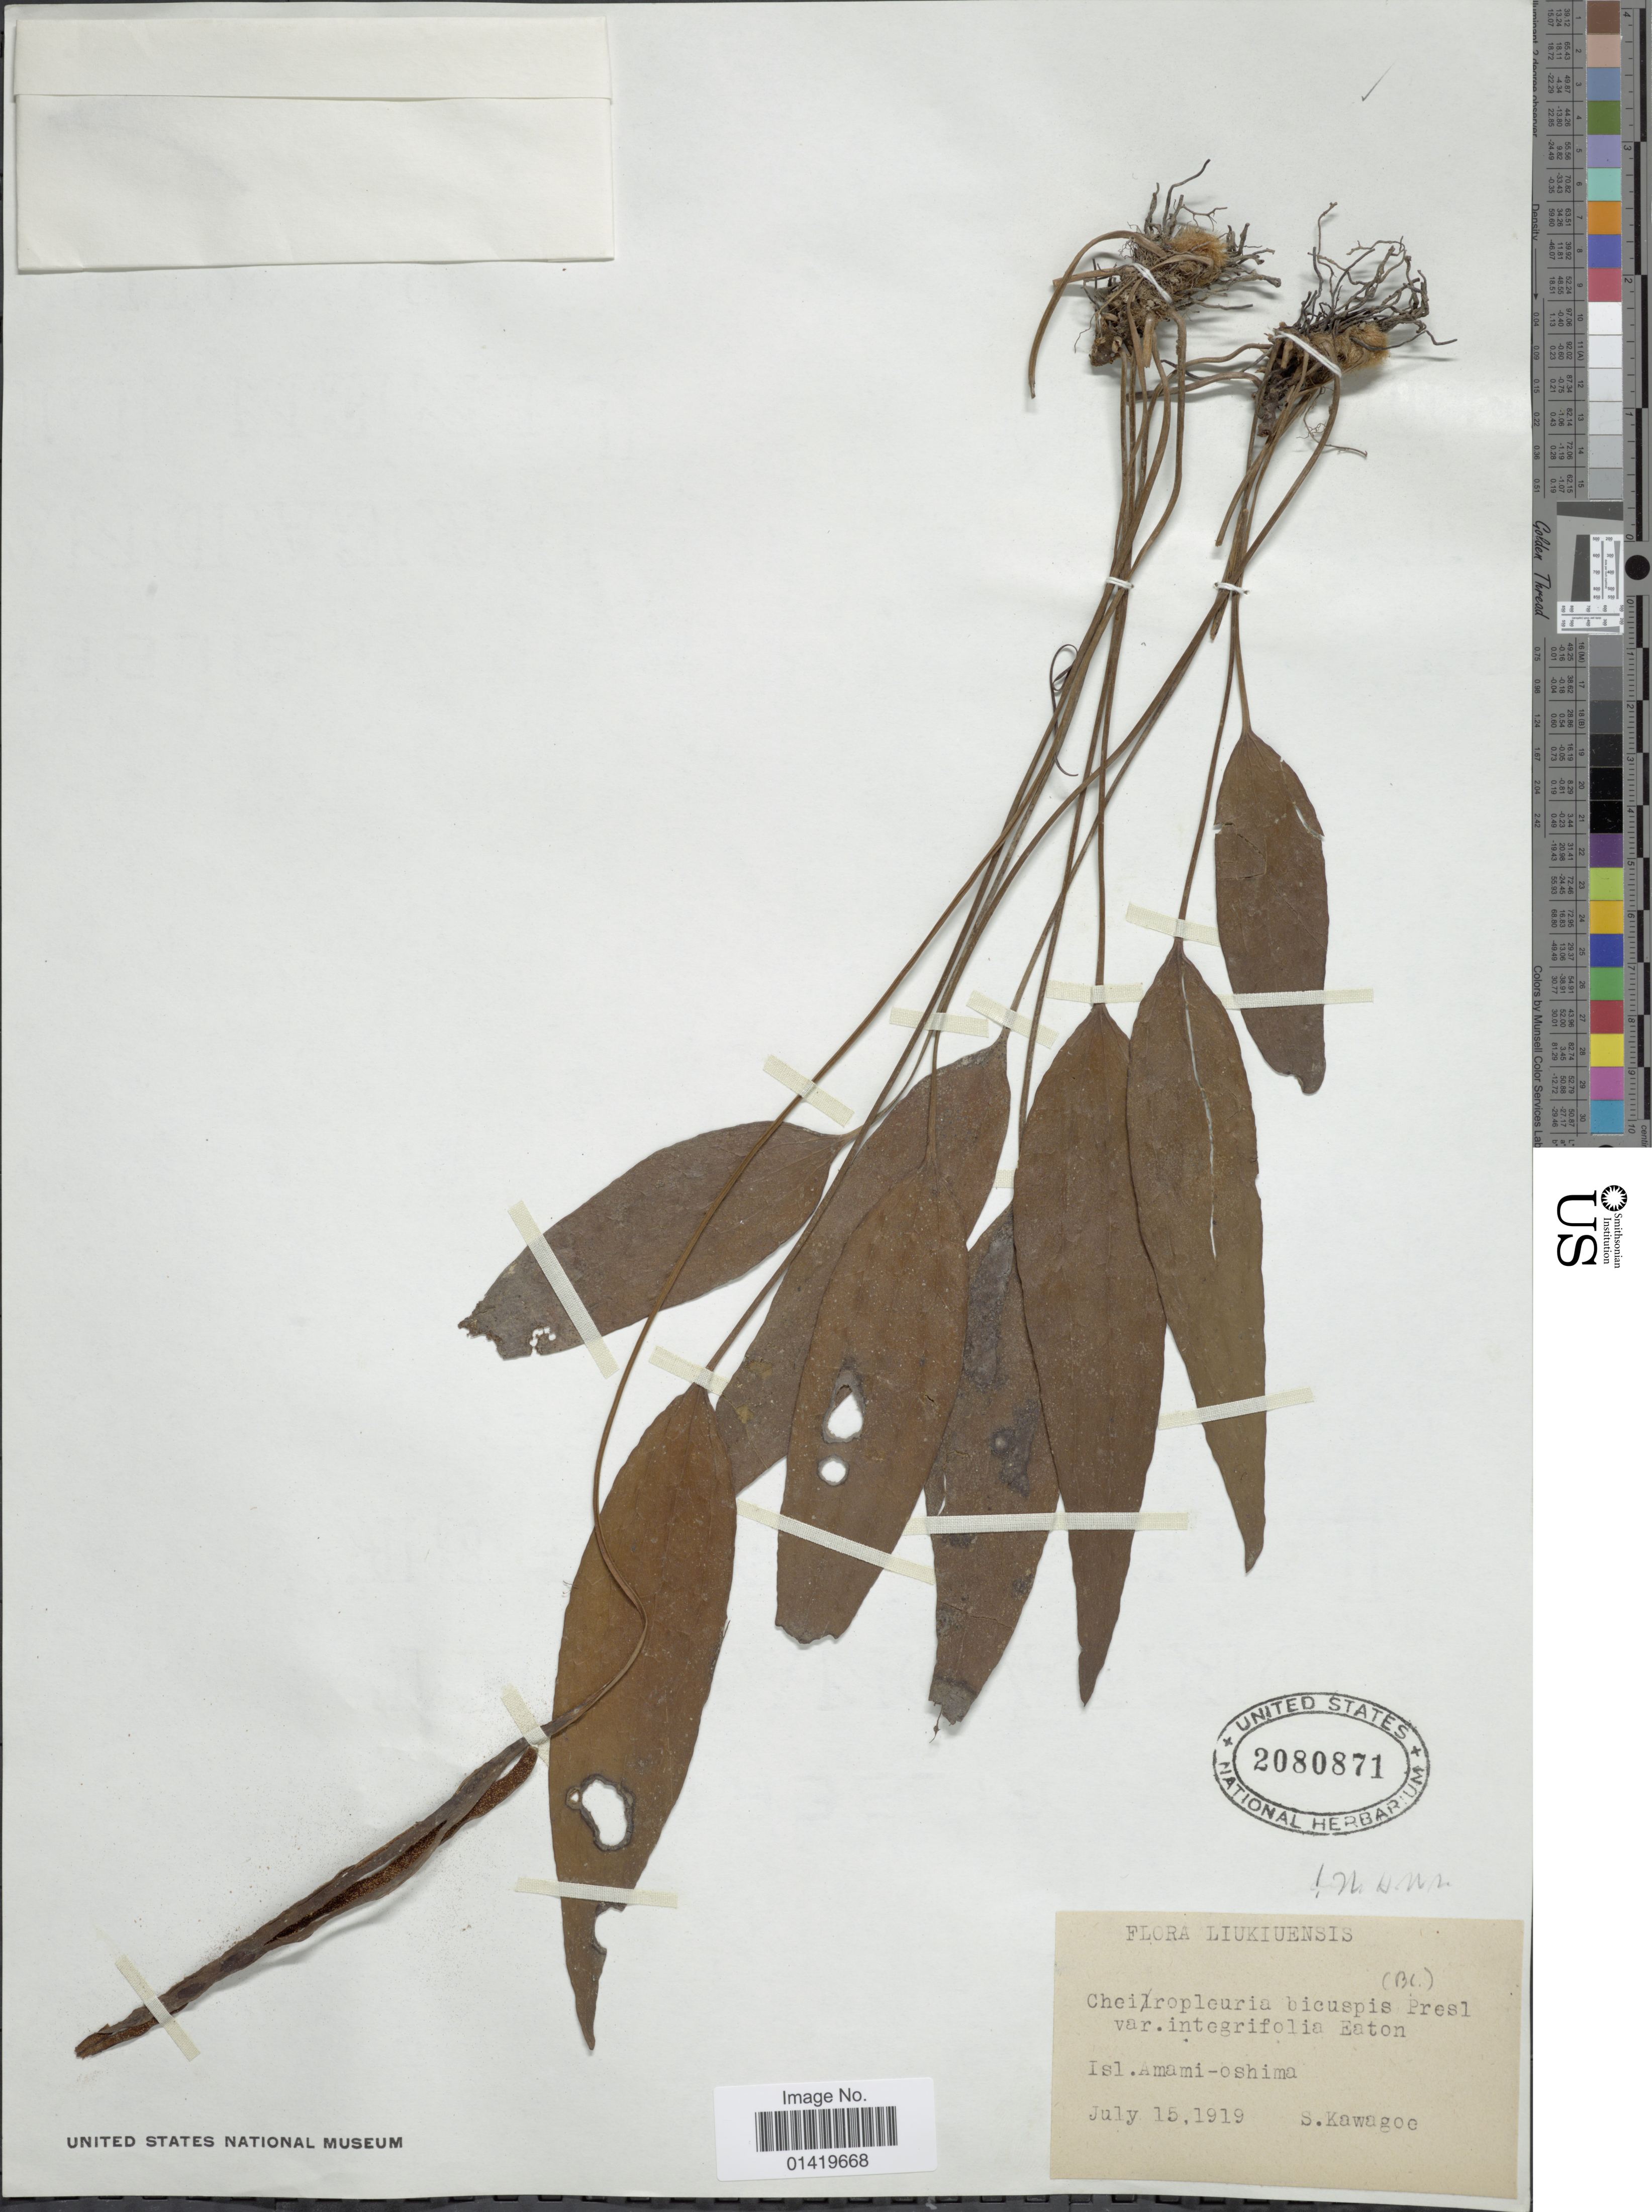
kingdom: Plantae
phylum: Tracheophyta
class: Polypodiopsida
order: Gleicheniales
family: Dipteridaceae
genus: Cheiropleuria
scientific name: Cheiropleuria bicuspis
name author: (Blume) C. Presl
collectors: S. Kawagoe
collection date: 1919-07-15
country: Japan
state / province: Okinawa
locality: Liukiuensis Isl. Amami-oshima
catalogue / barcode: US 2080871